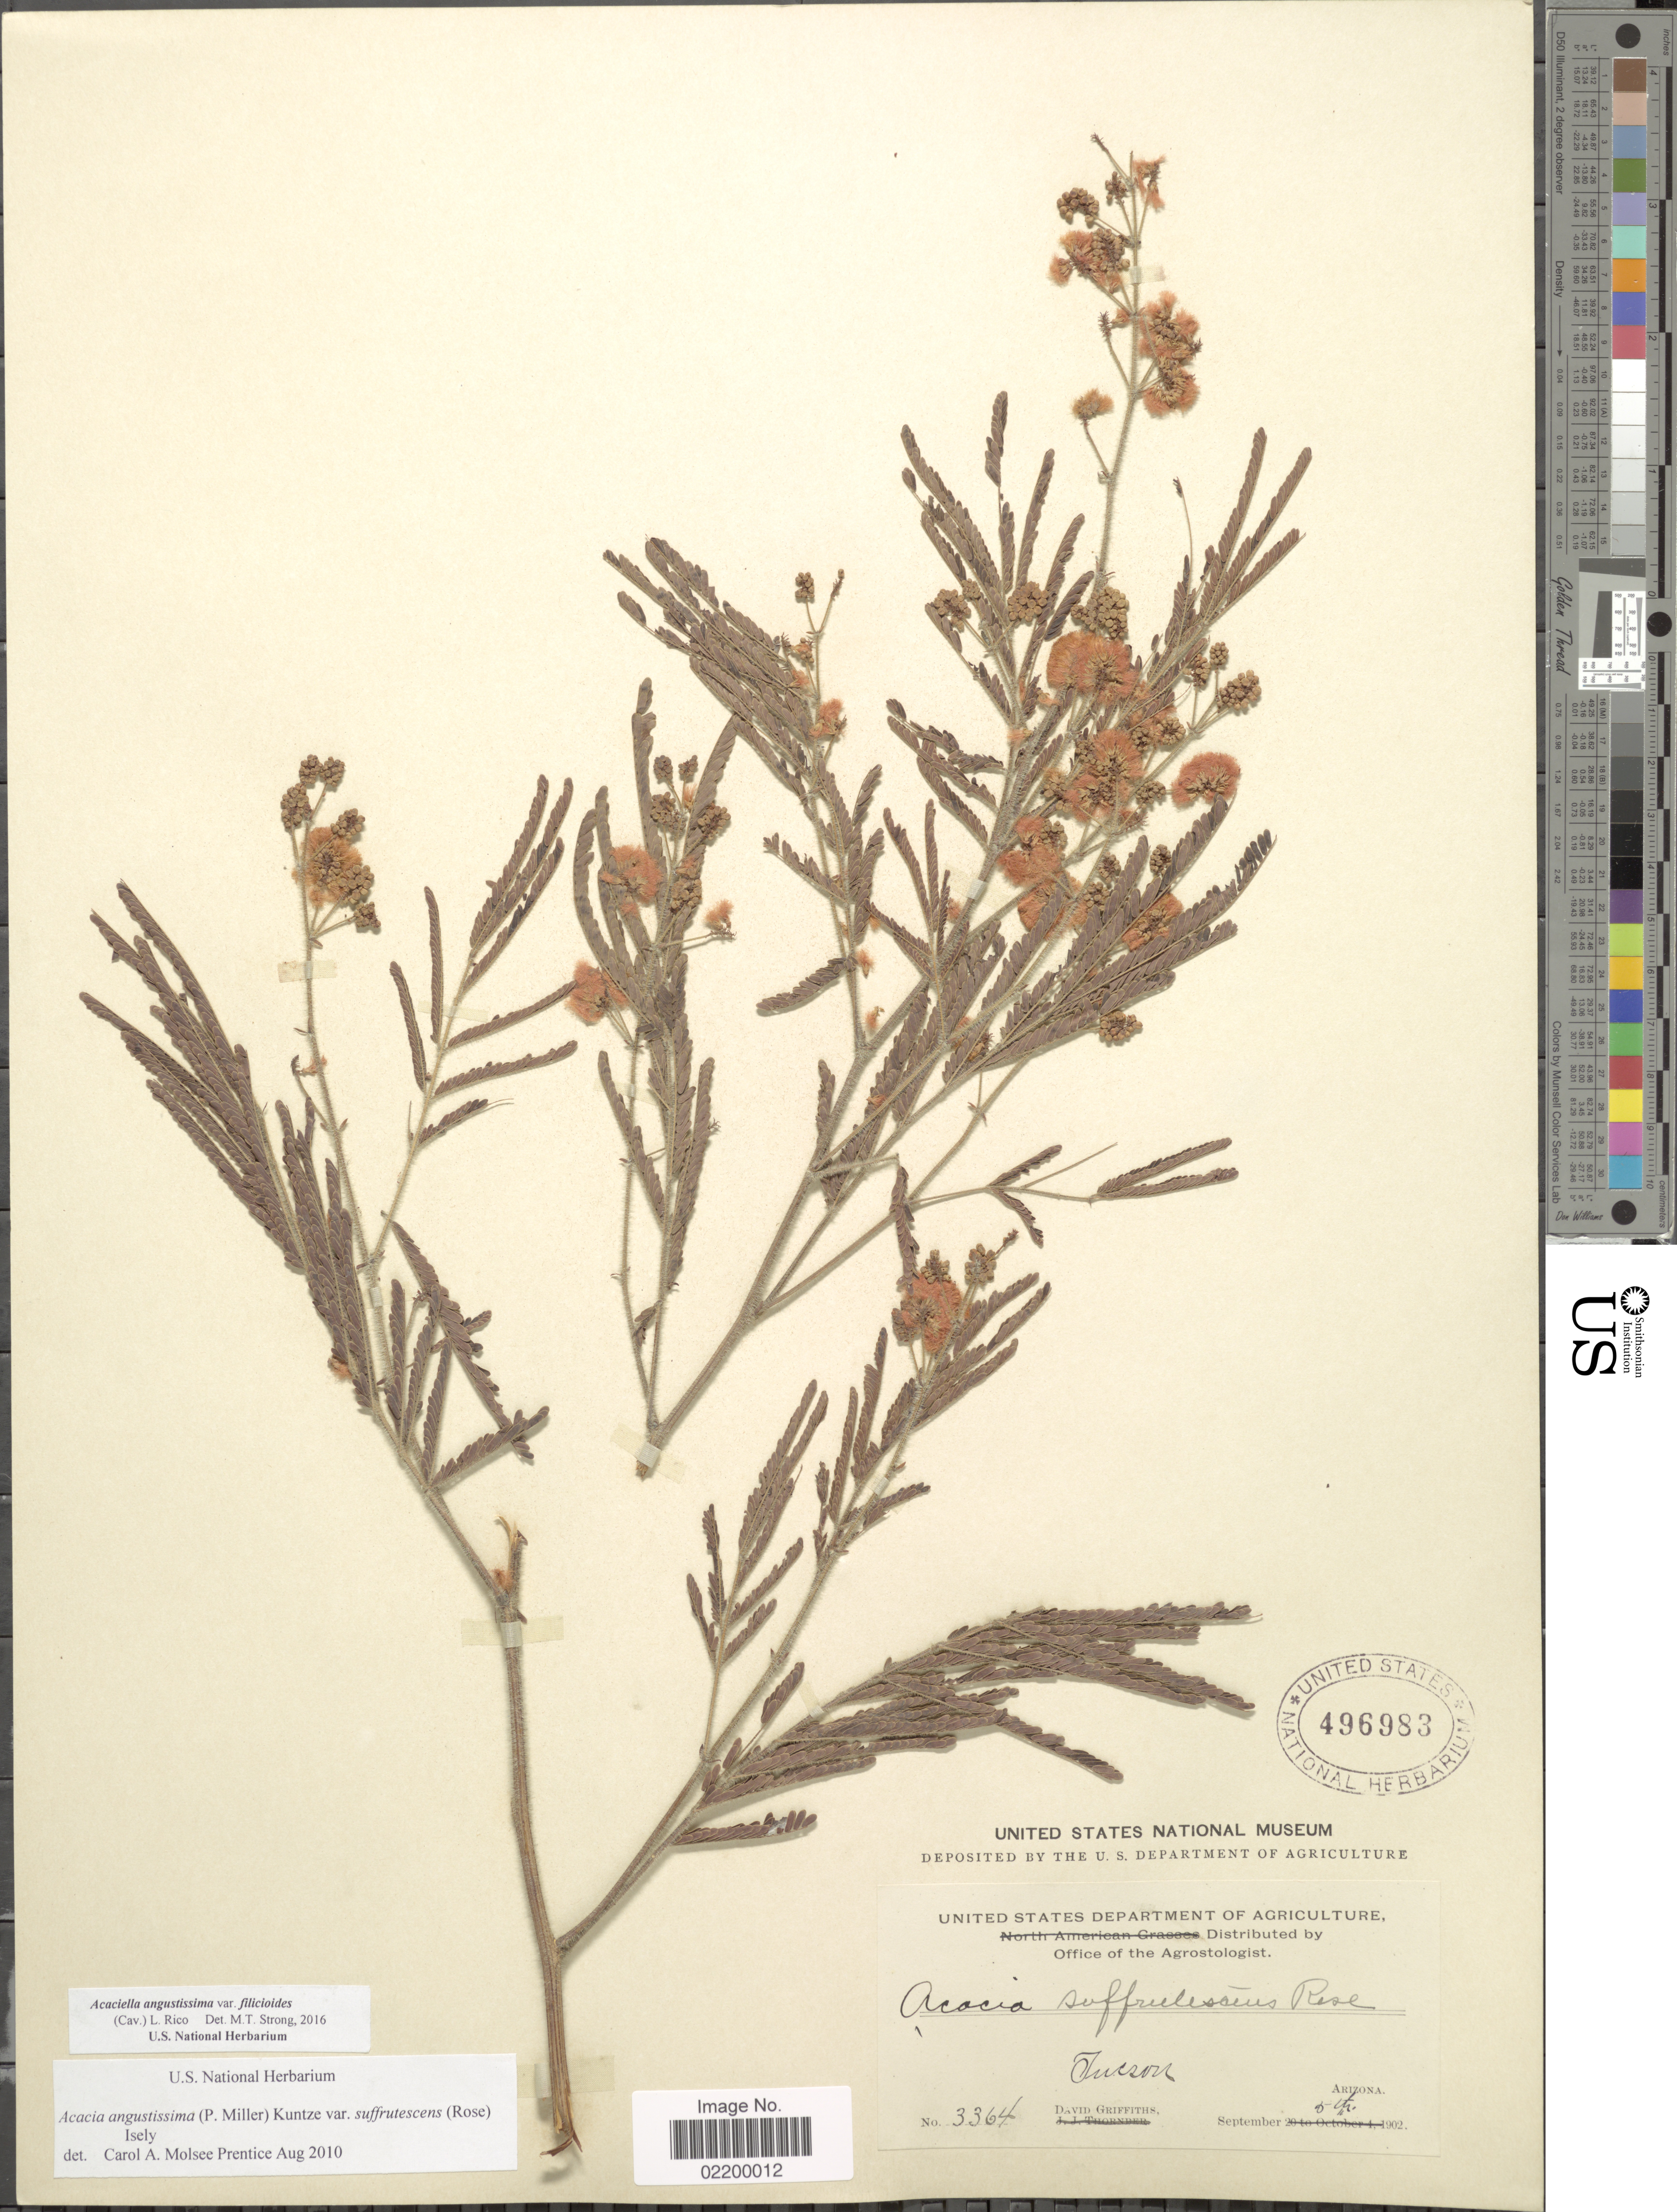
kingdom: Plantae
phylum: Tracheophyta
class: Magnoliopsida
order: Fabales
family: Fabaceae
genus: Acaciella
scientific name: Acaciella angustissima var. filicioides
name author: (Cav.) L. Rico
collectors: D. Griffiths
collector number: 3364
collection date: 1902-09-05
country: United States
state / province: Arizona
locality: Tucson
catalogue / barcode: US 496983